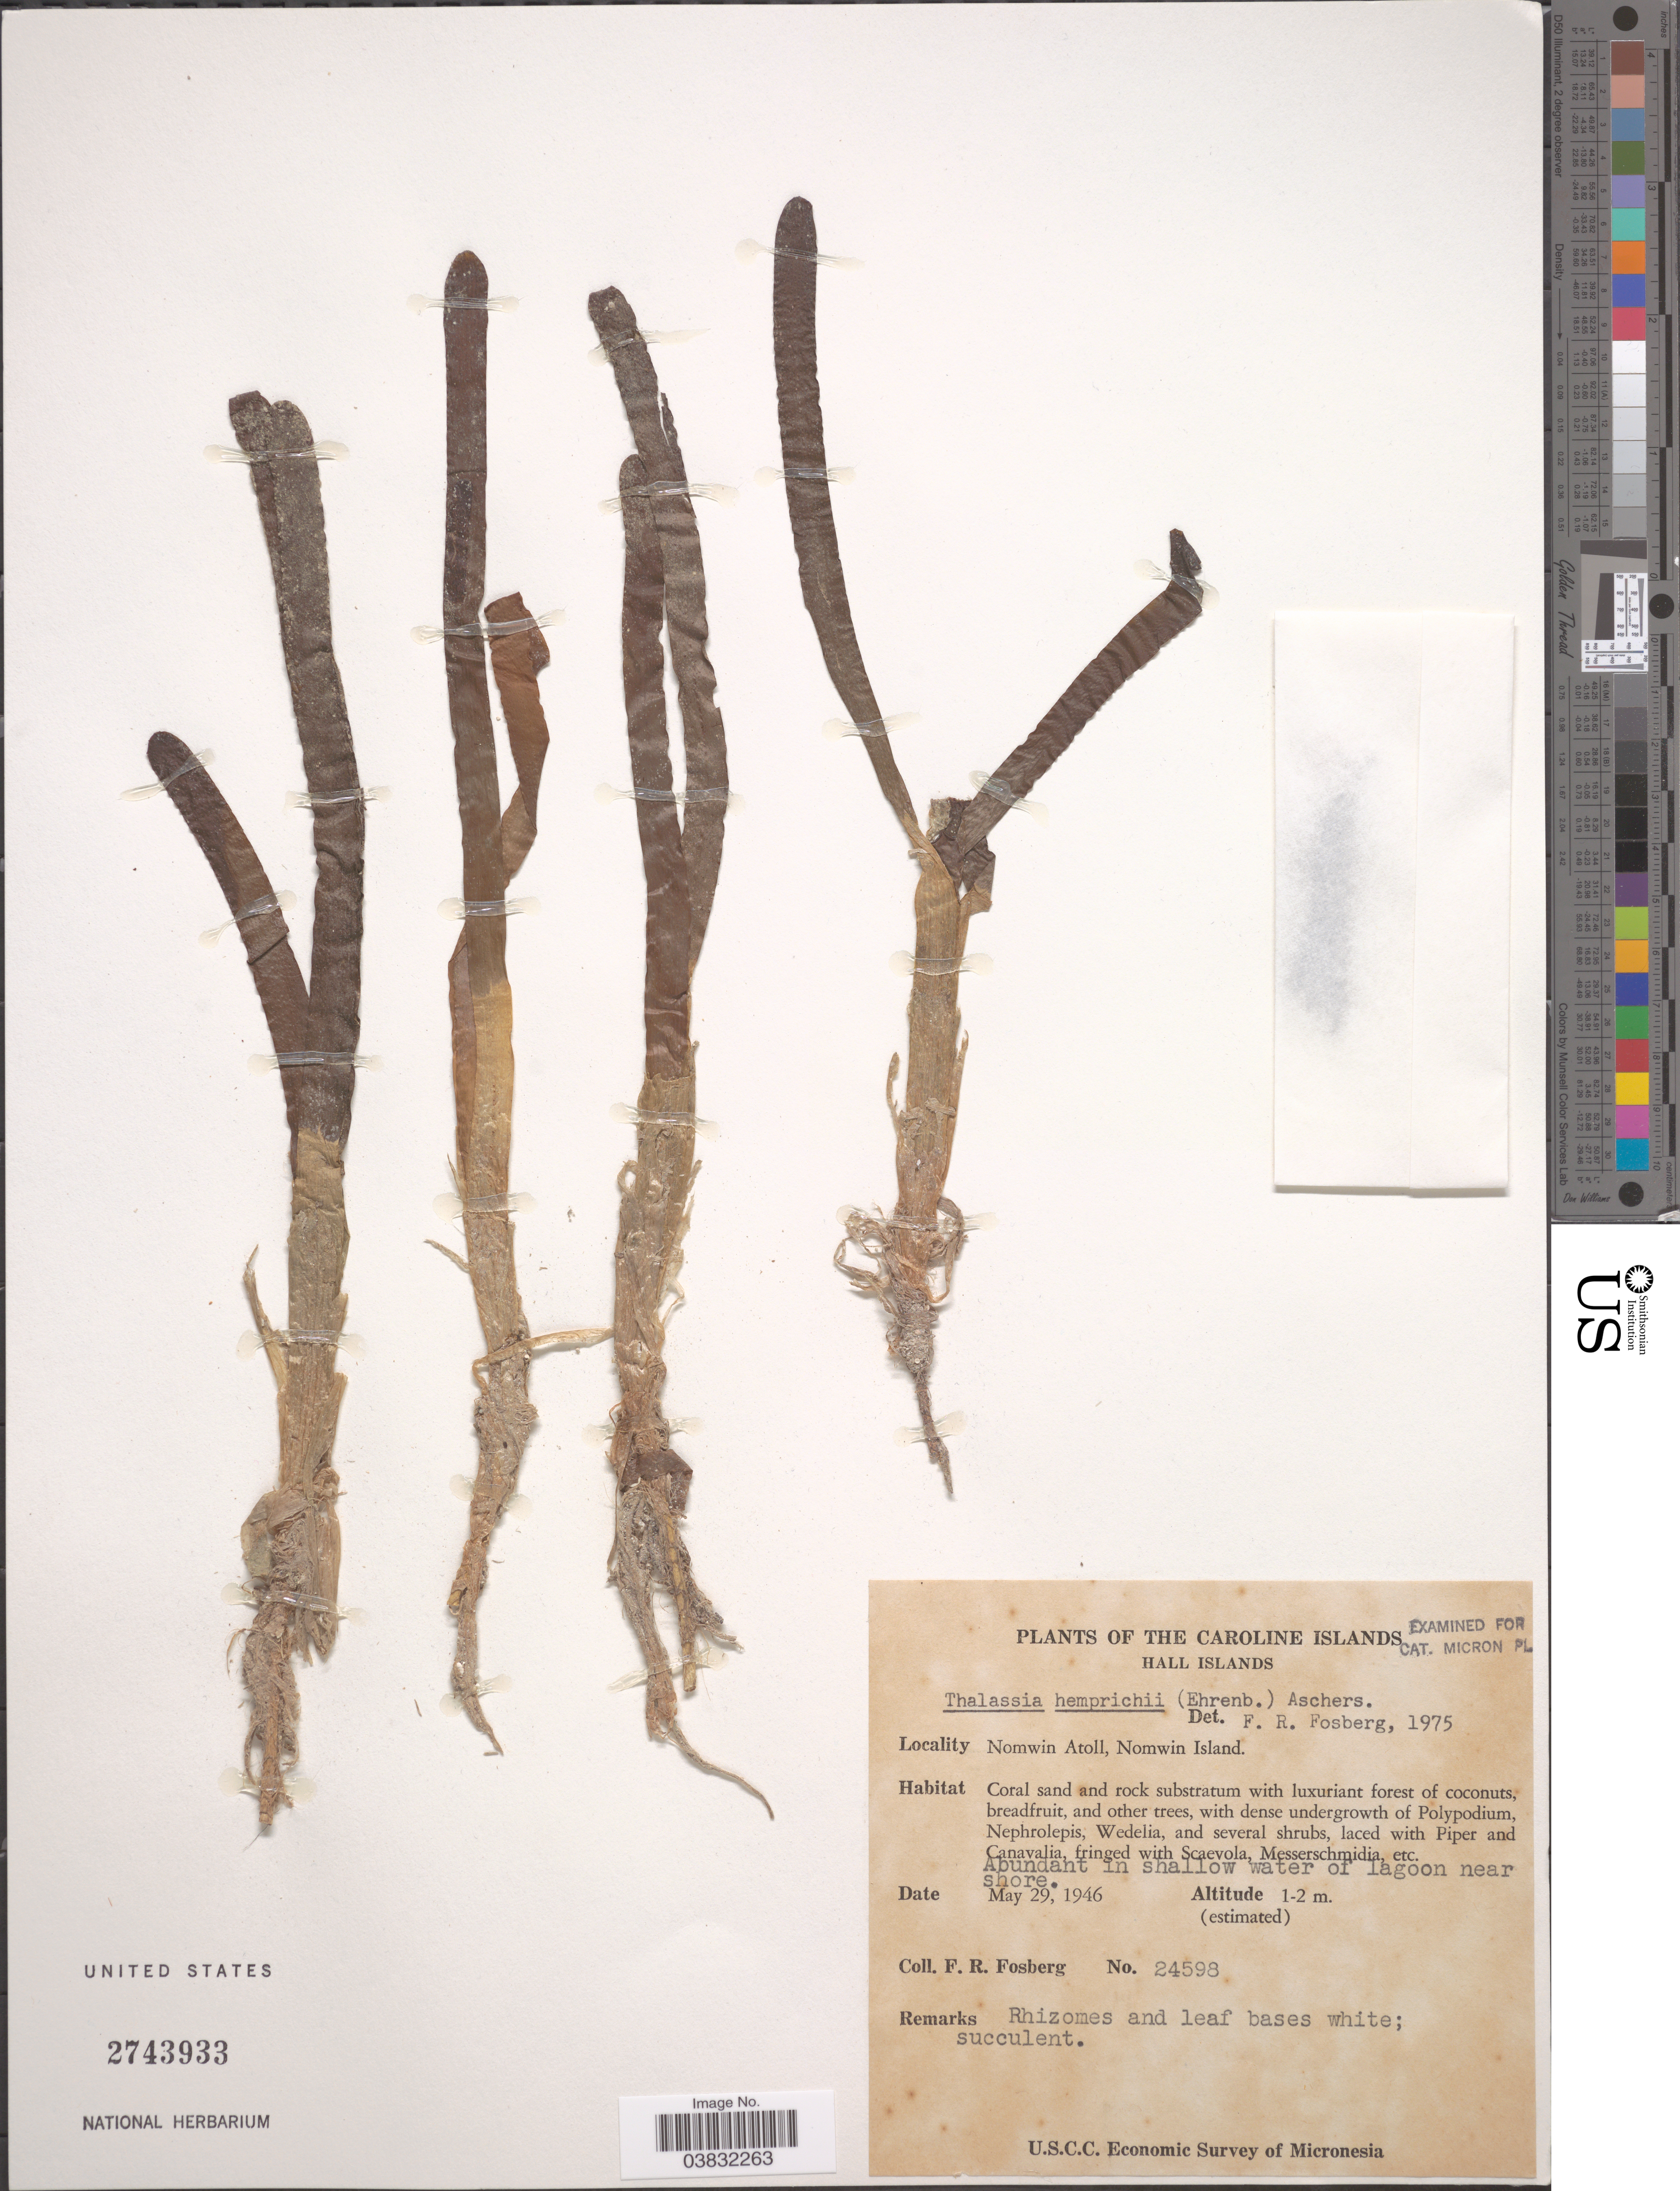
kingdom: Plantae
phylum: Tracheophyta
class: Liliopsida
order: Alismatales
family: Hydrocharitaceae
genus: Thalassia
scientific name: Thalassia hemprichii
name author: Asch.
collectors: F. R. Fosberg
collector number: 24598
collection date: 1946-05-29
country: Micronesia, Federated States of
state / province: Truk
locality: Caroline Islands. Hall Islands. Nomwin Atoll, Nomwin Island.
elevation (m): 1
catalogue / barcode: US 2743933